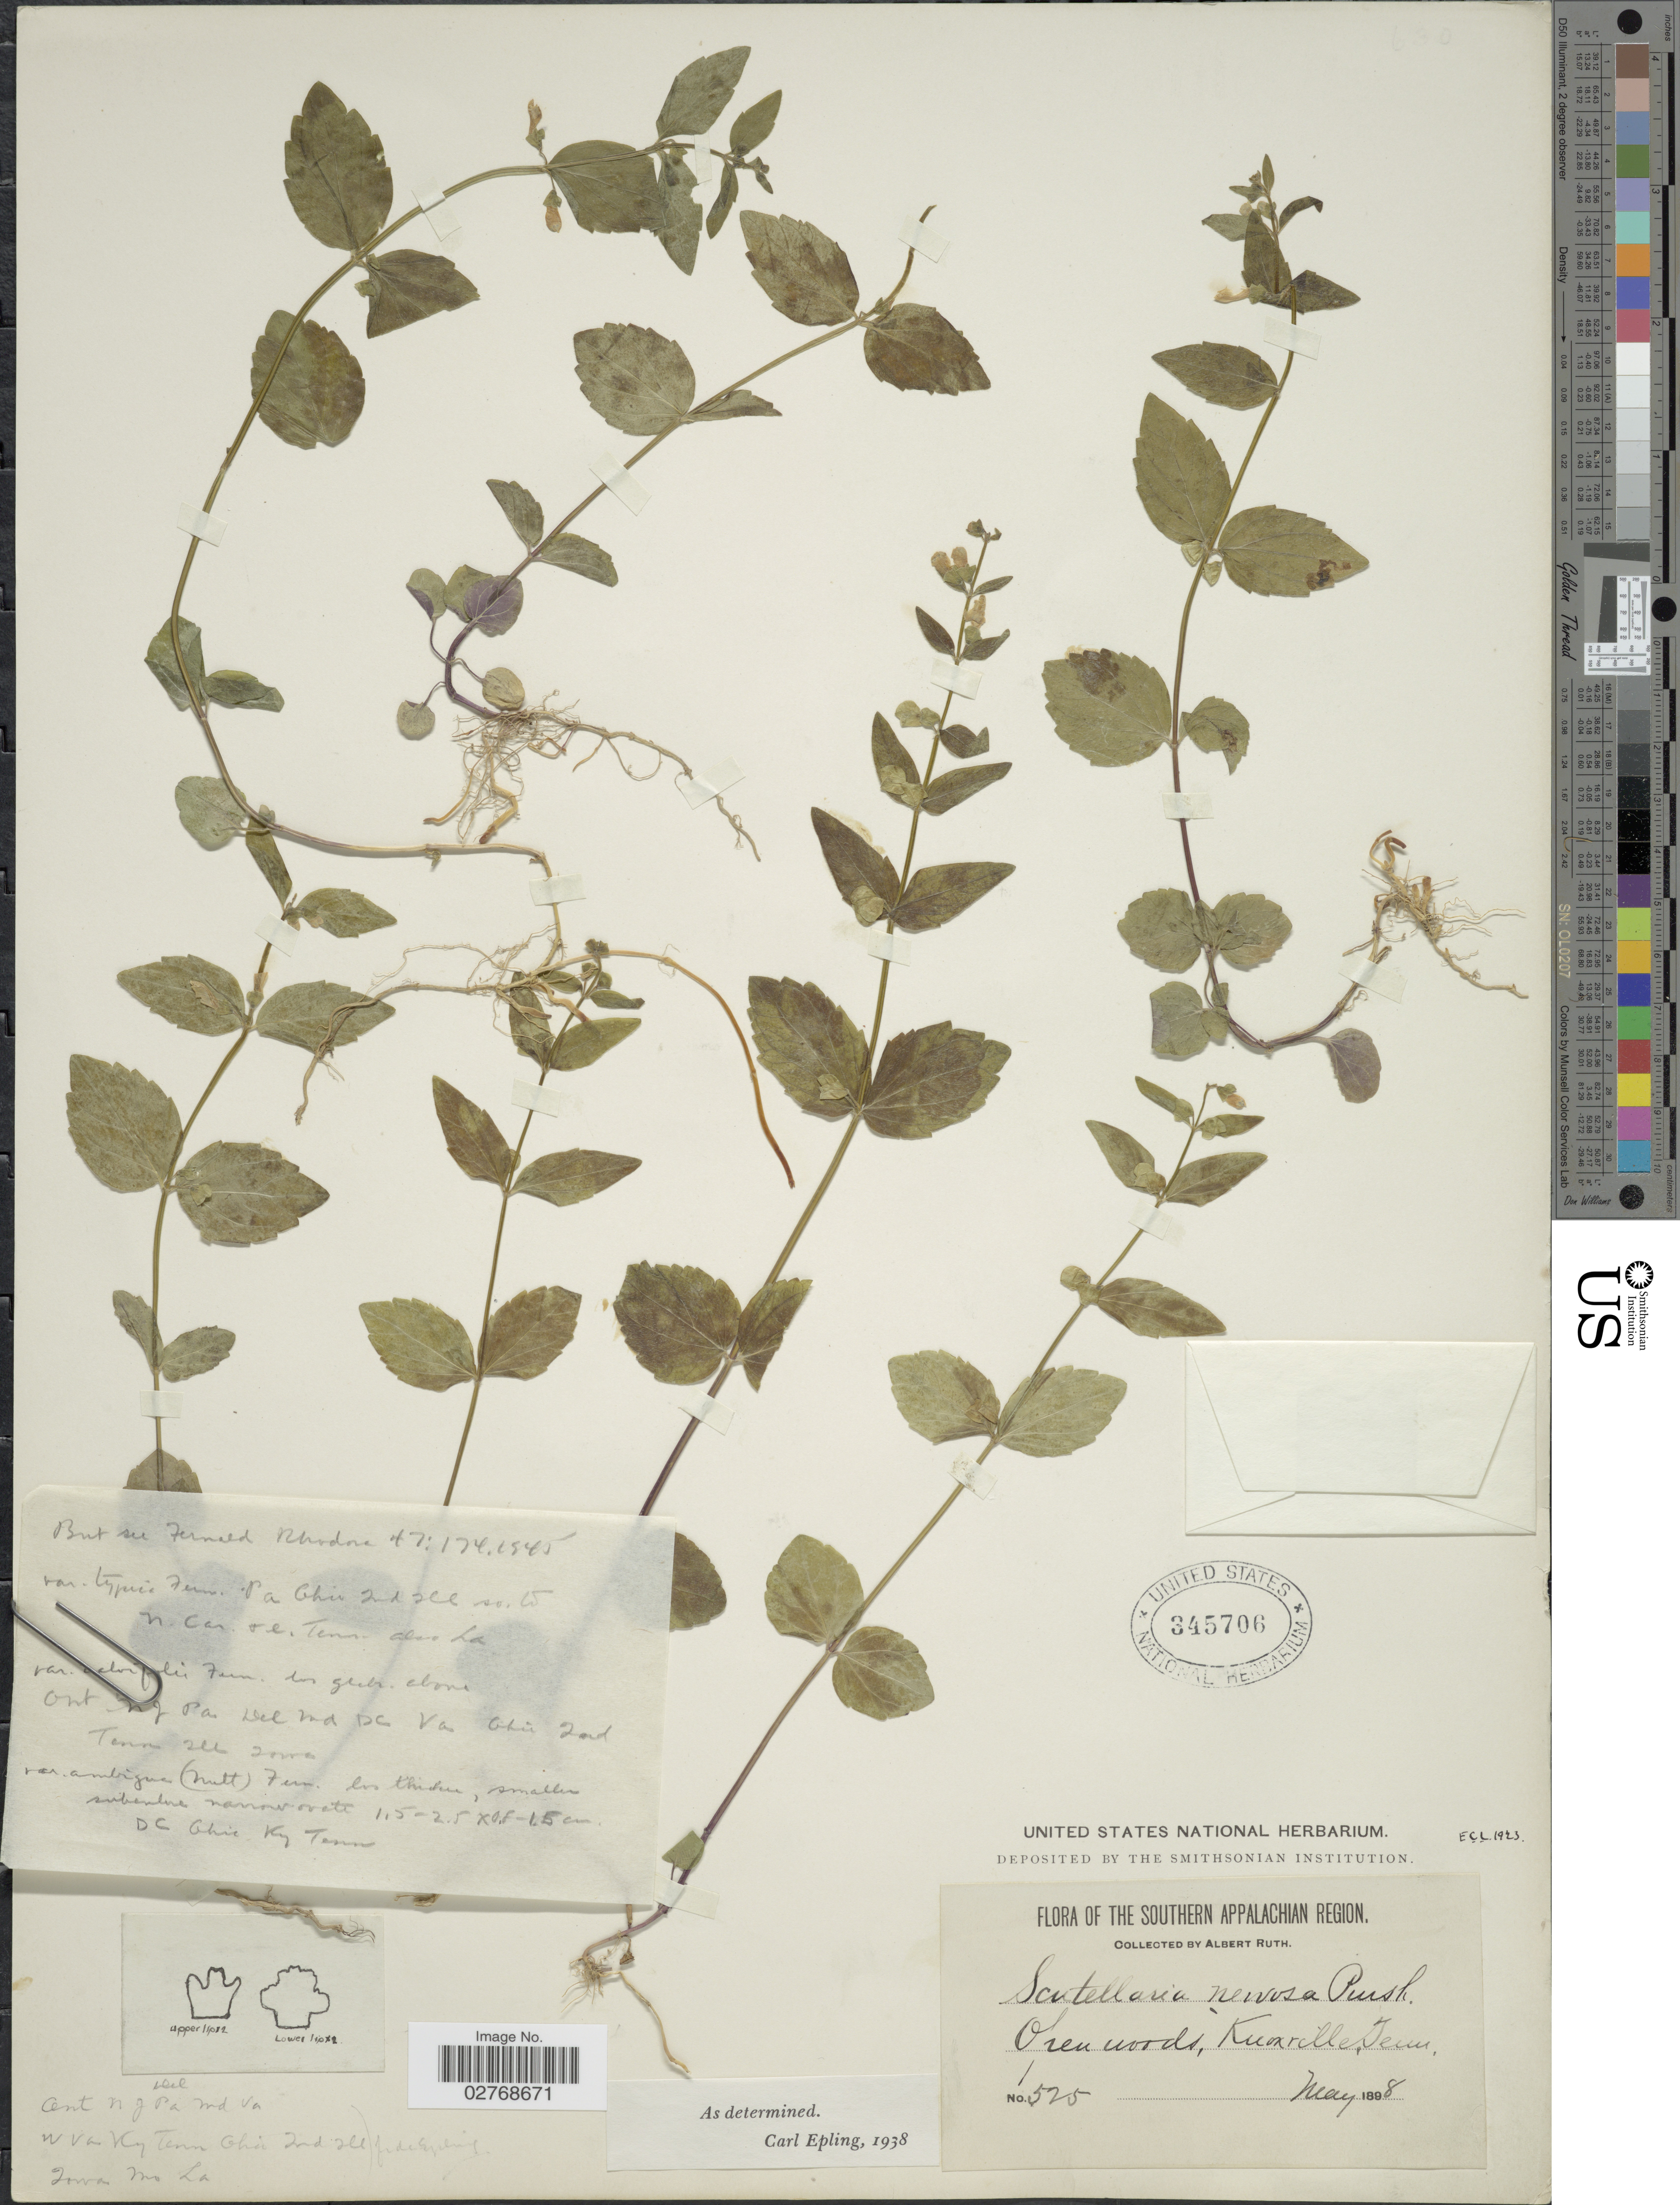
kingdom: Plantae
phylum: Tracheophyta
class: Magnoliopsida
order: Lamiales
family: Lamiaceae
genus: Scutellaria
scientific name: Scutellaria nervosa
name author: Pursh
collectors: A. Ruth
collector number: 525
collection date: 1898-05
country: United States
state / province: Tennessee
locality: Southern Appalachian Region. Knoxville.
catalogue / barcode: US 345706